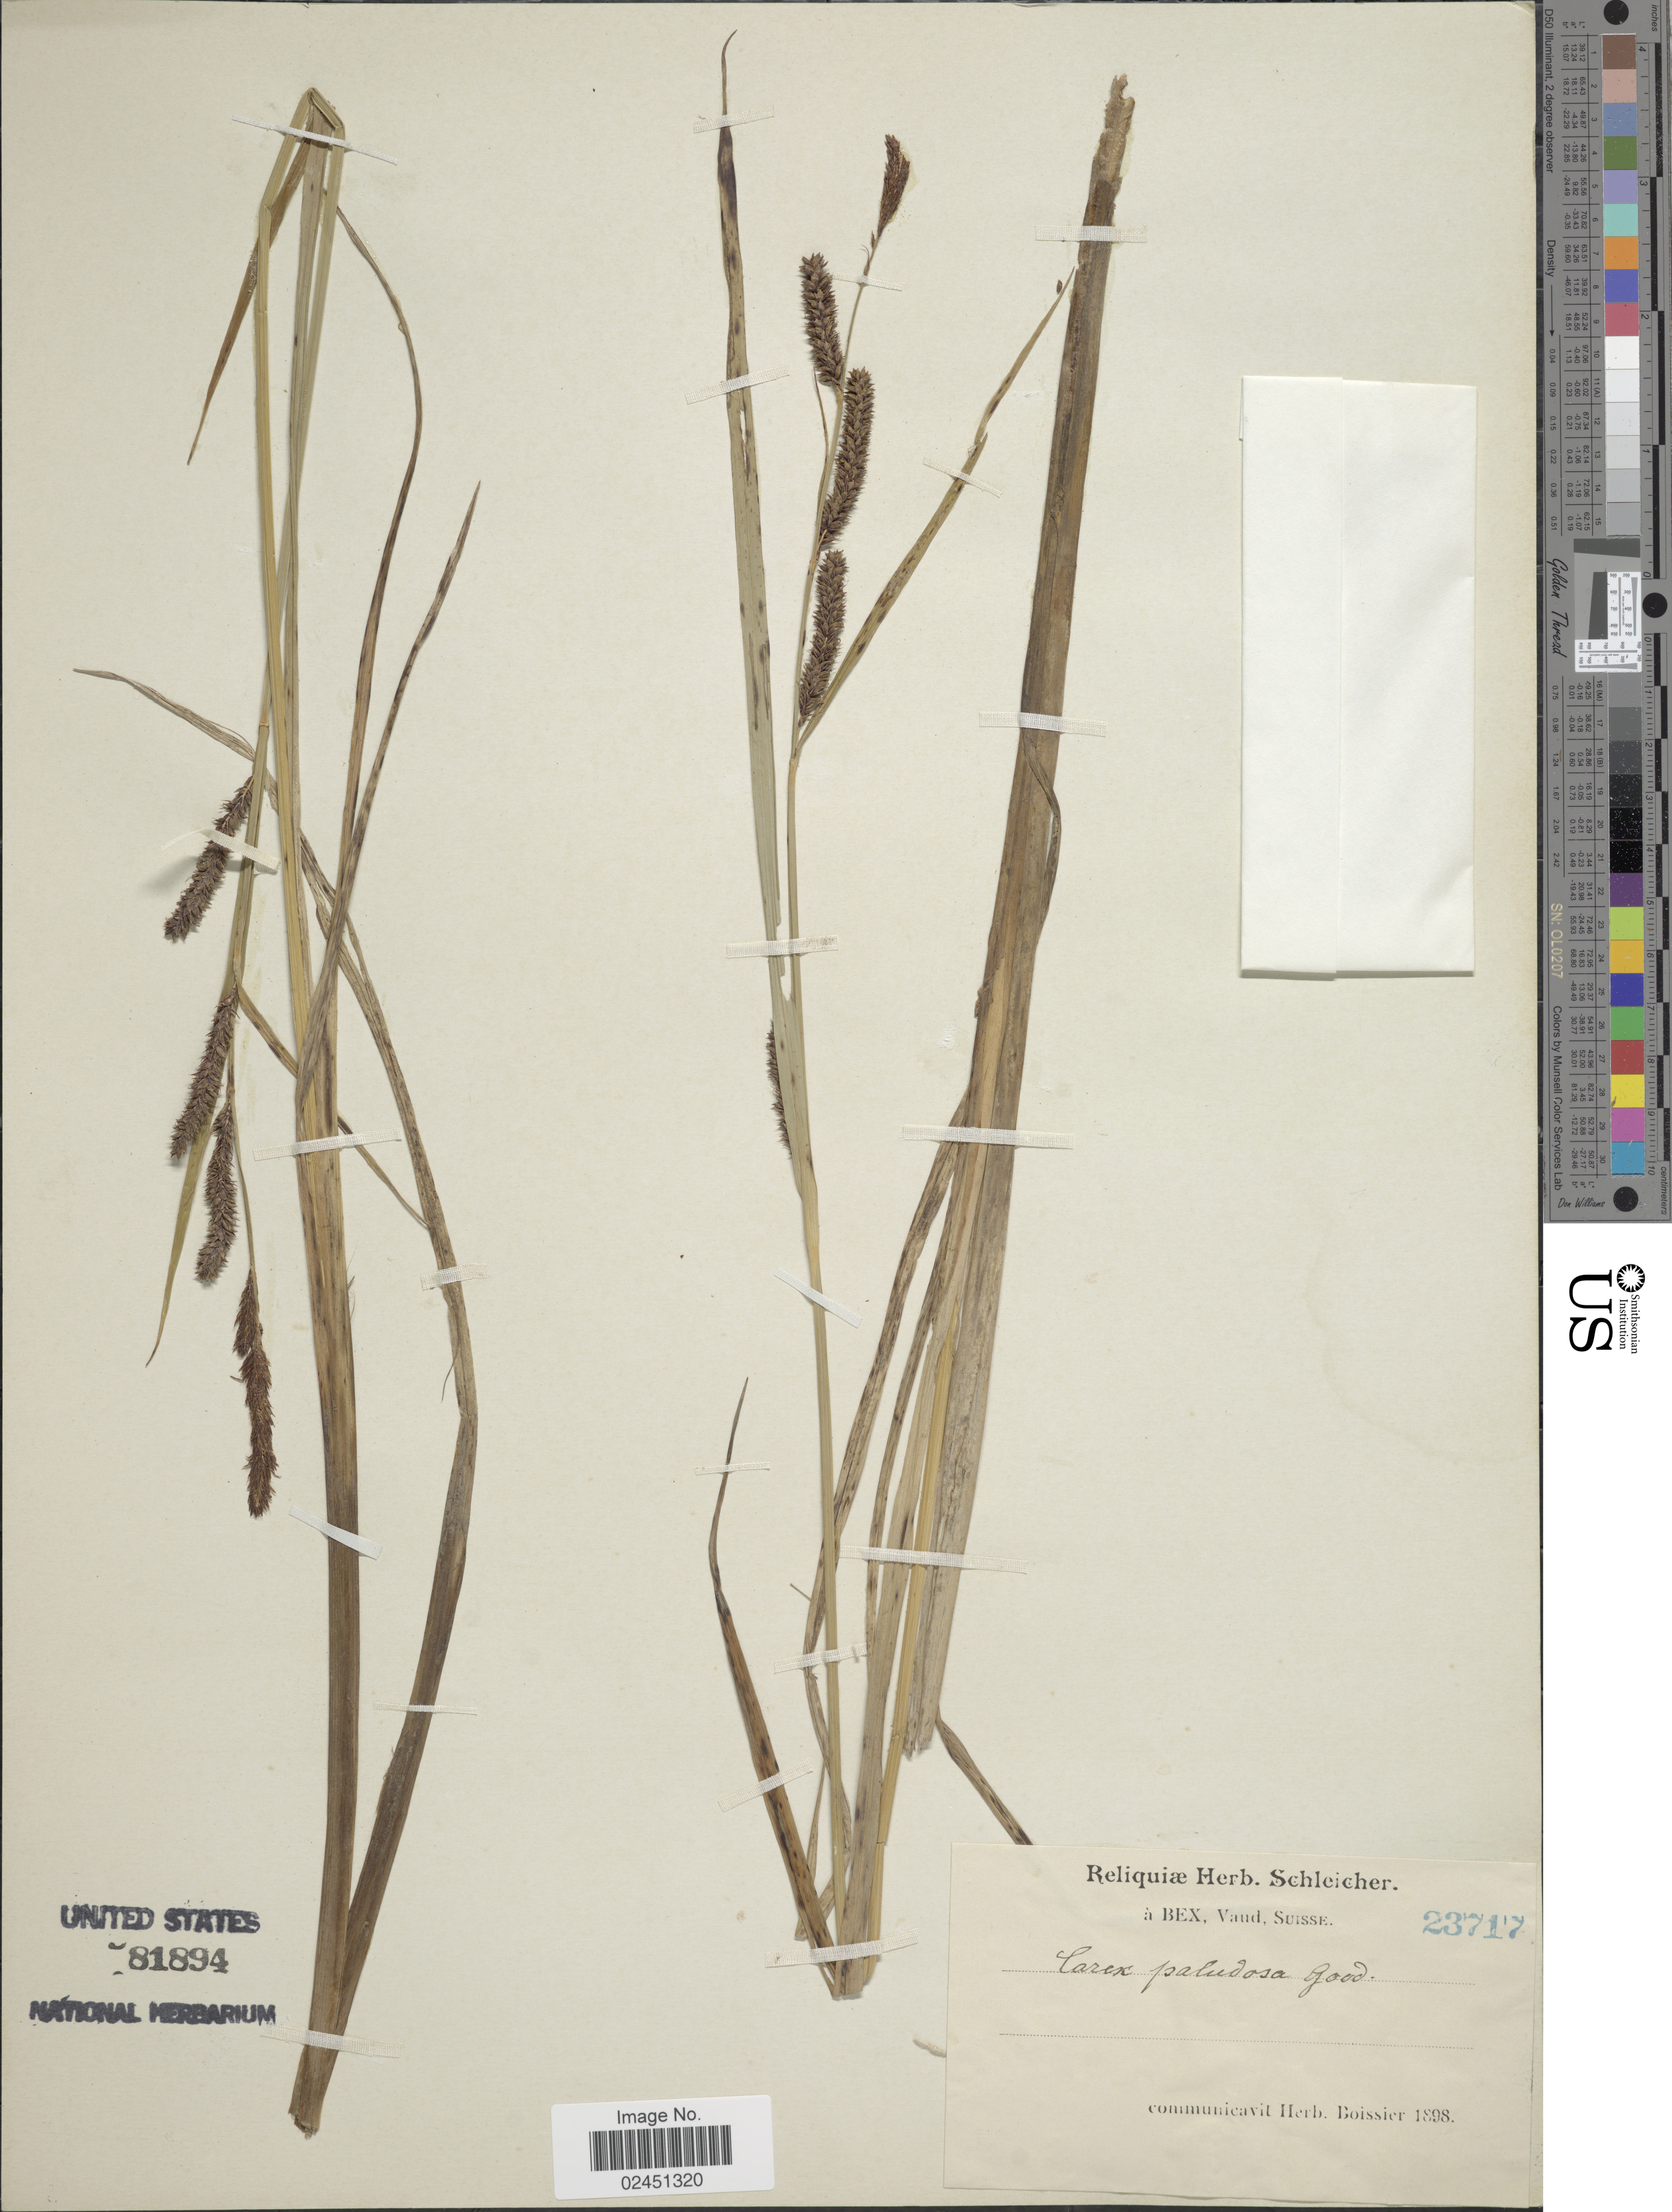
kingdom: Plantae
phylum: Tracheophyta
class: Liliopsida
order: Poales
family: Cyperaceae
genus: Carex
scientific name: Carex acutiformis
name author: Ehrh.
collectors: ex herb. Schleicher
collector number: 23717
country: Switzerland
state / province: Vaud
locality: A Bex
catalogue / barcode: US 81894